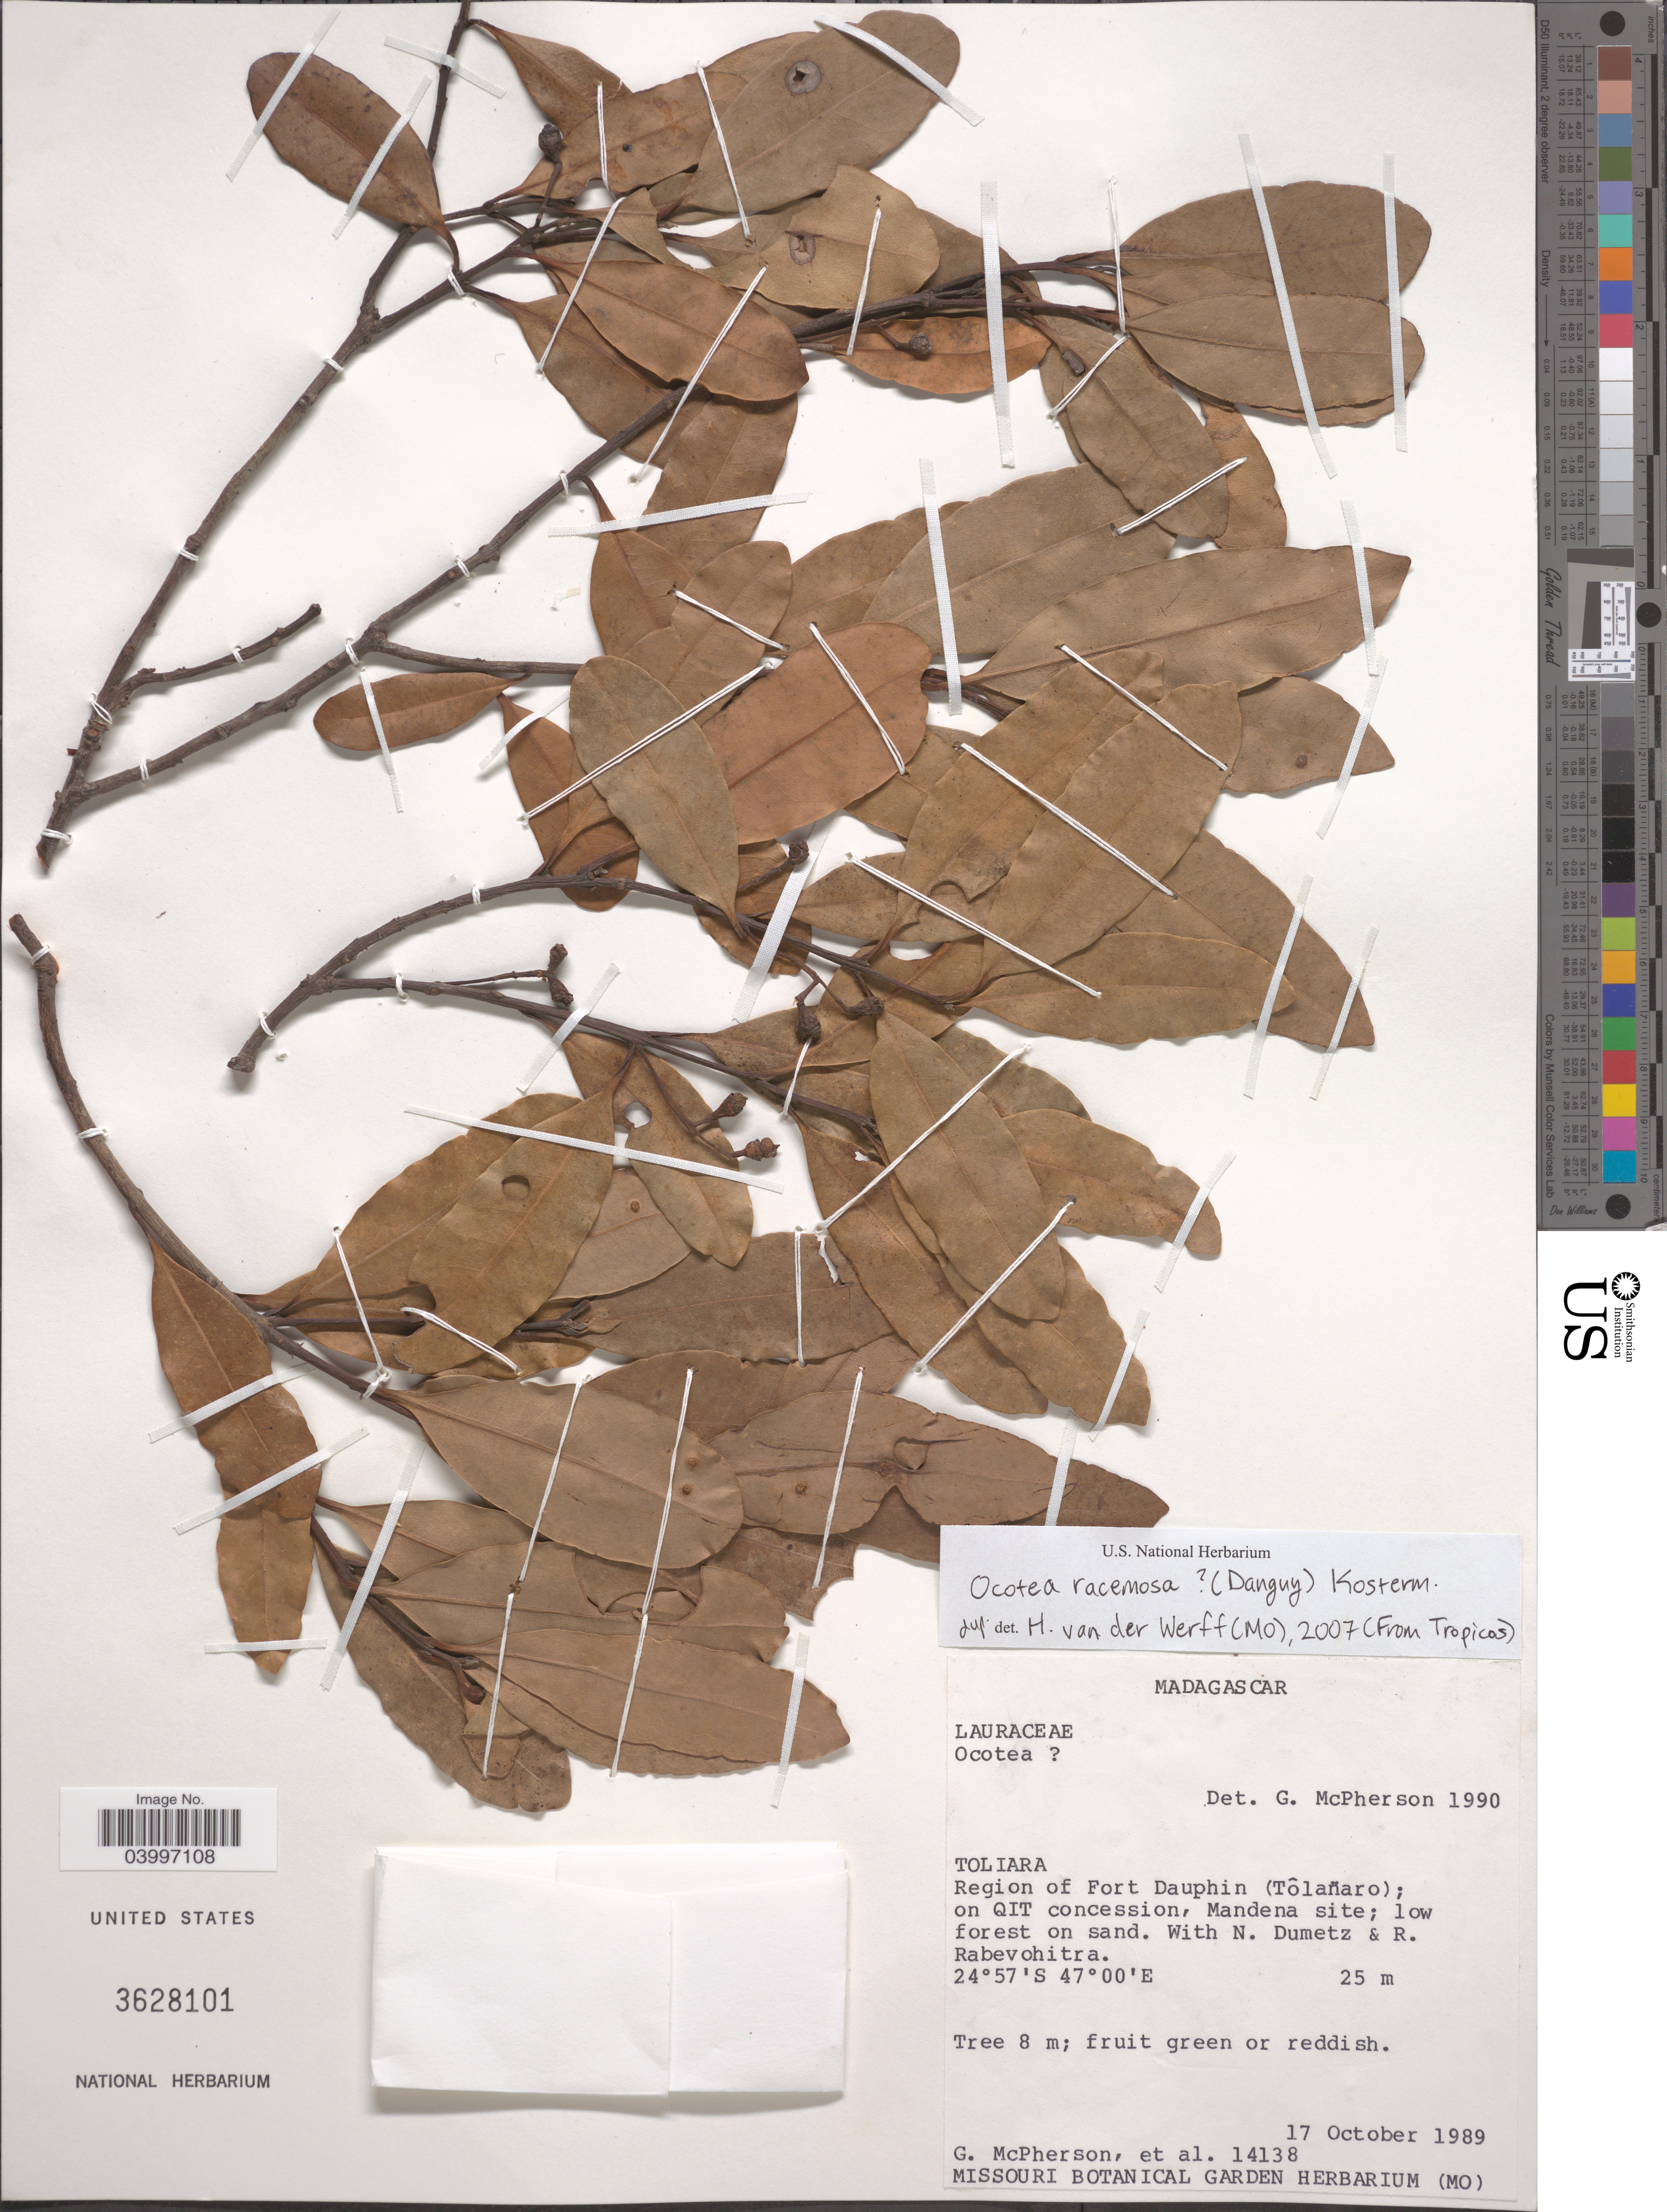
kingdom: Plantae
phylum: Tracheophyta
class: Magnoliopsida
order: Laurales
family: Lauraceae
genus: Ocotea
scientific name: Ocotea racemosa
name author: (Danguy) Kosterm.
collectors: G. McPherson, N. Dumetz & R. Rabevohitra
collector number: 14138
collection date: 1989-10-17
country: Madagascar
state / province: Anosy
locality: Region of Fort Dauphin (Tôlañaro); on QIT concession, Mandena site.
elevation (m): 25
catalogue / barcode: US 3628101